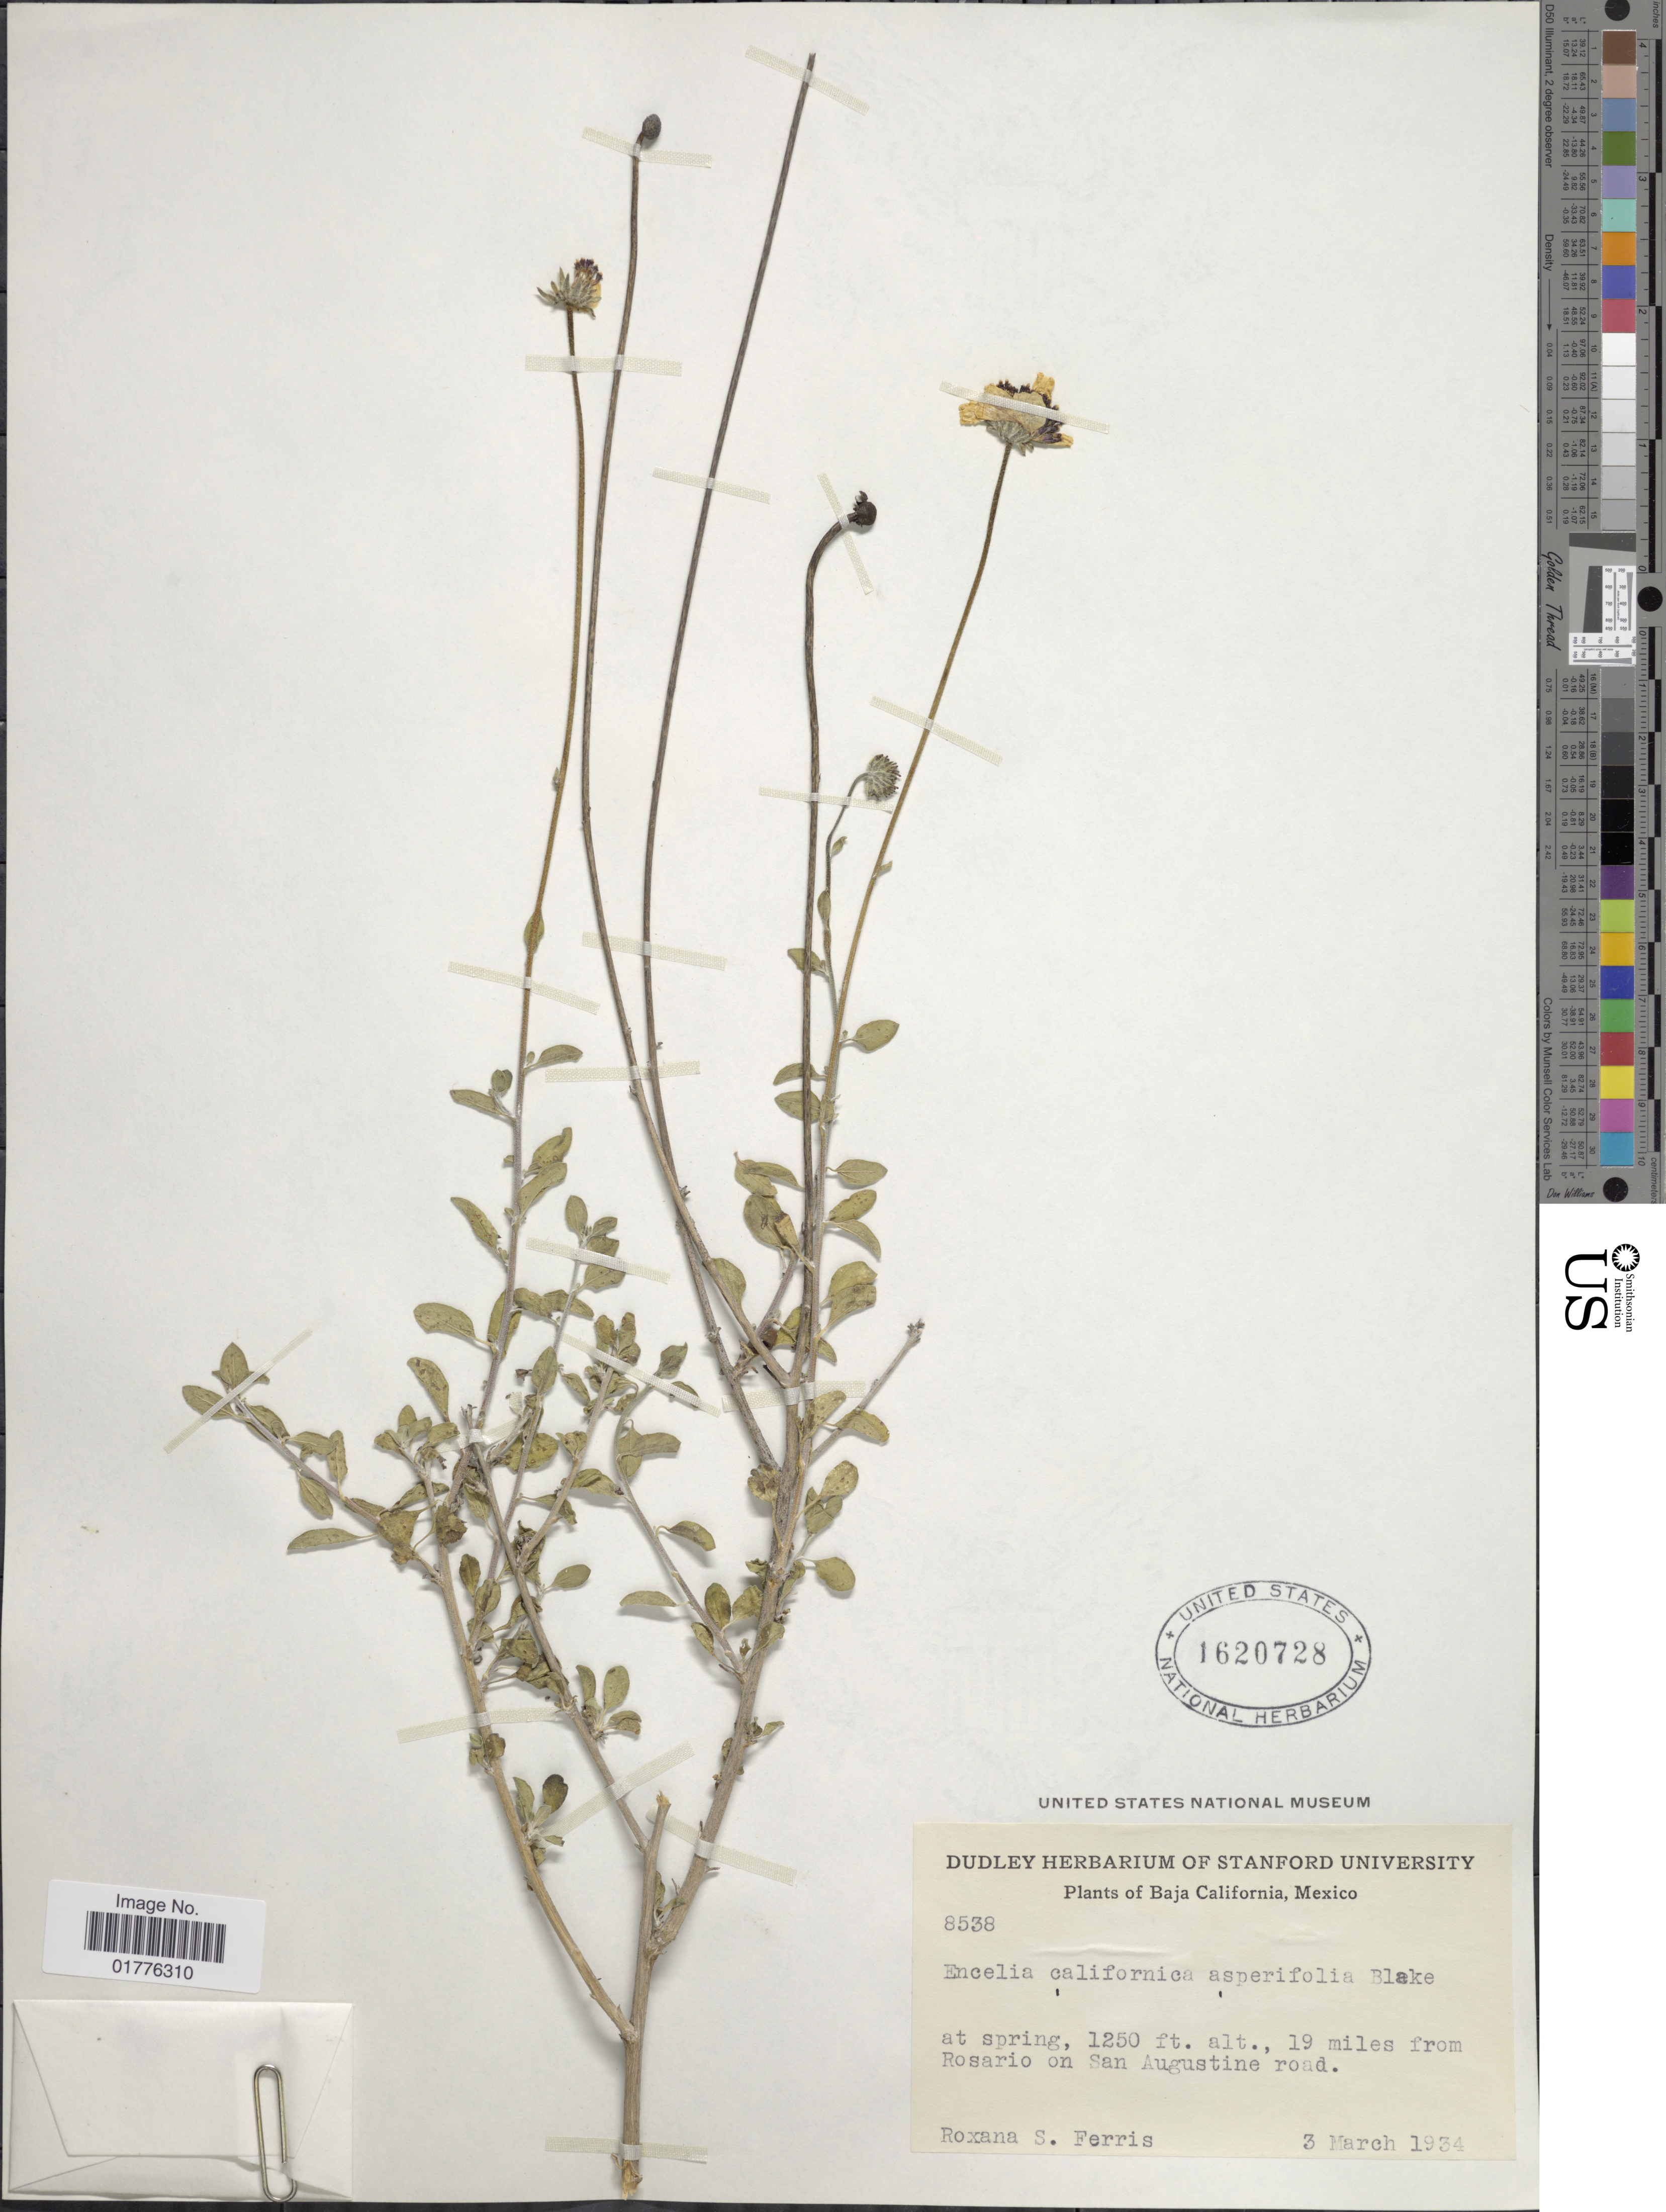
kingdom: Plantae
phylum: Tracheophyta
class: Magnoliopsida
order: Asterales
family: Asteraceae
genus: Encelia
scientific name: Encelia californica var. asperifolia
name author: S.F. Blake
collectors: R. S. Ferris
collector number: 8538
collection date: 1934-03-03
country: Mexico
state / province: Baja California Sur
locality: At spring, 19 miles from Rosario on San Augustine road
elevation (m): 381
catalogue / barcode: US 1620728